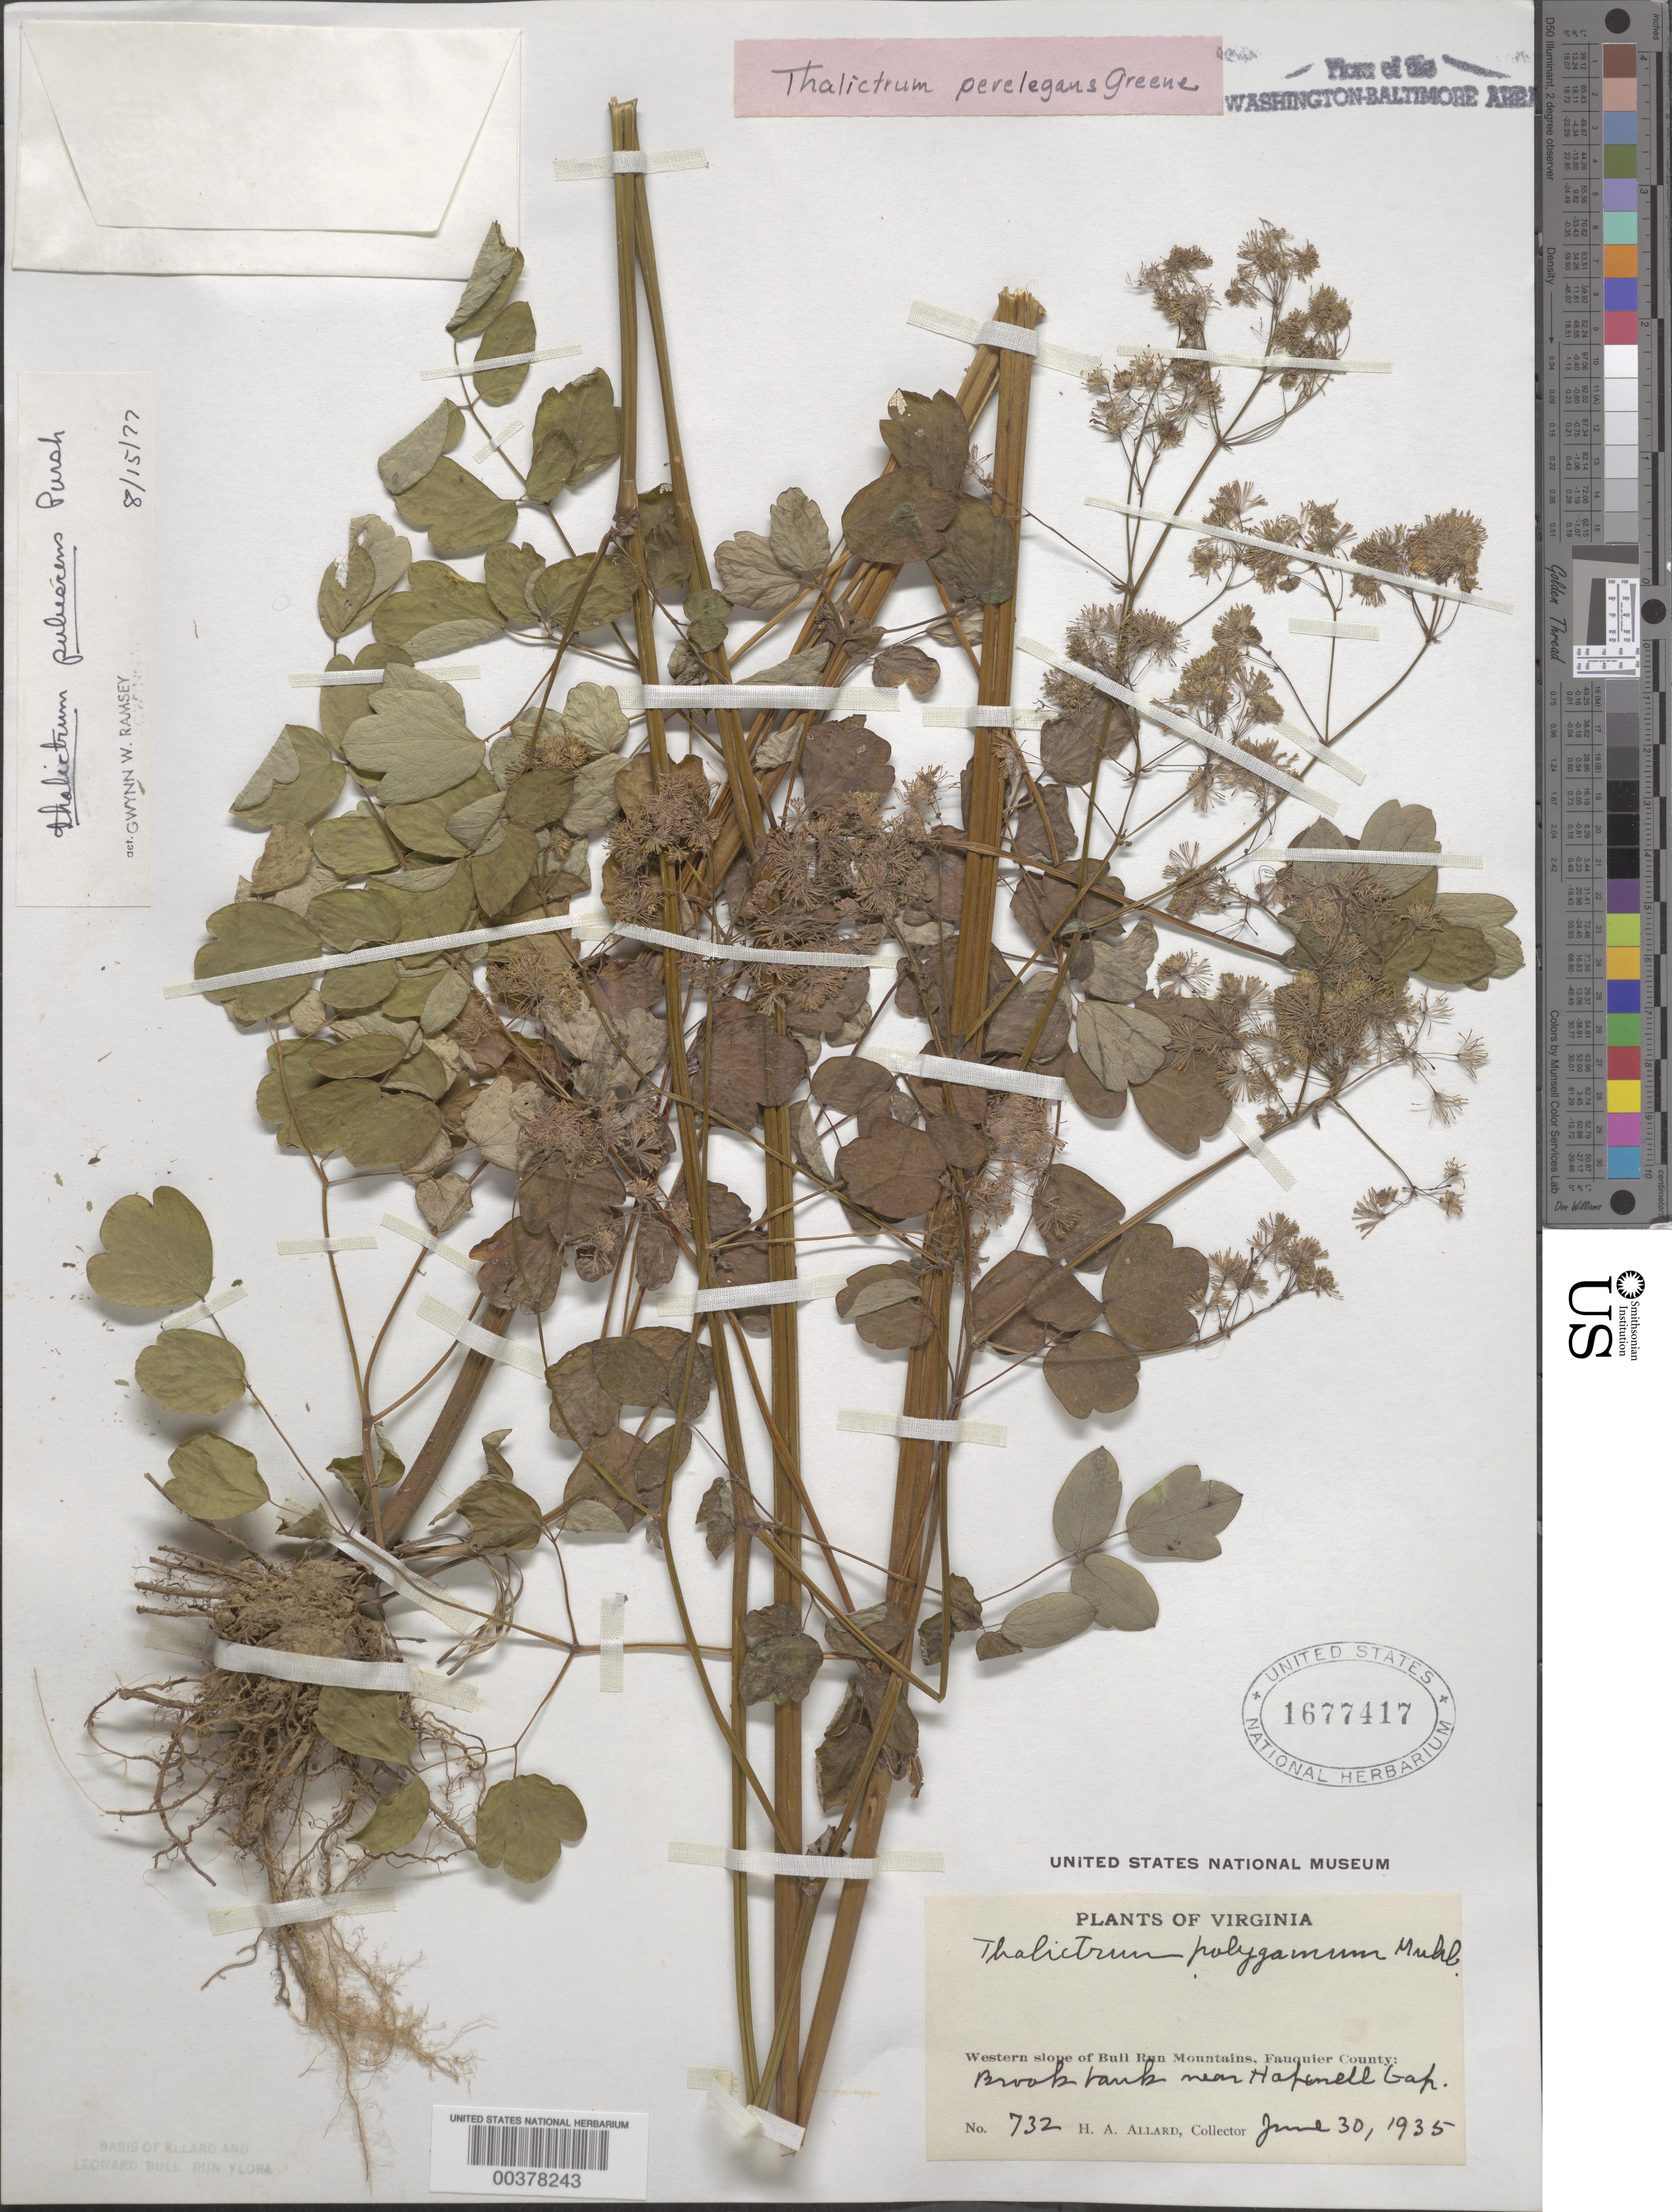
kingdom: Plantae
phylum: Tracheophyta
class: Magnoliopsida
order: Ranunculales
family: Ranunculaceae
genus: Thalictrum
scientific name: Thalictrum pubescens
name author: Pursh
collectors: H. A. Allard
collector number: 732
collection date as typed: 30 Jun 1935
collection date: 1935-06-30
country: United States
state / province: Virginia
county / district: Fauquier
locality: Hopewell Gap, western slope of Bull Run Mountains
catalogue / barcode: US 1677417